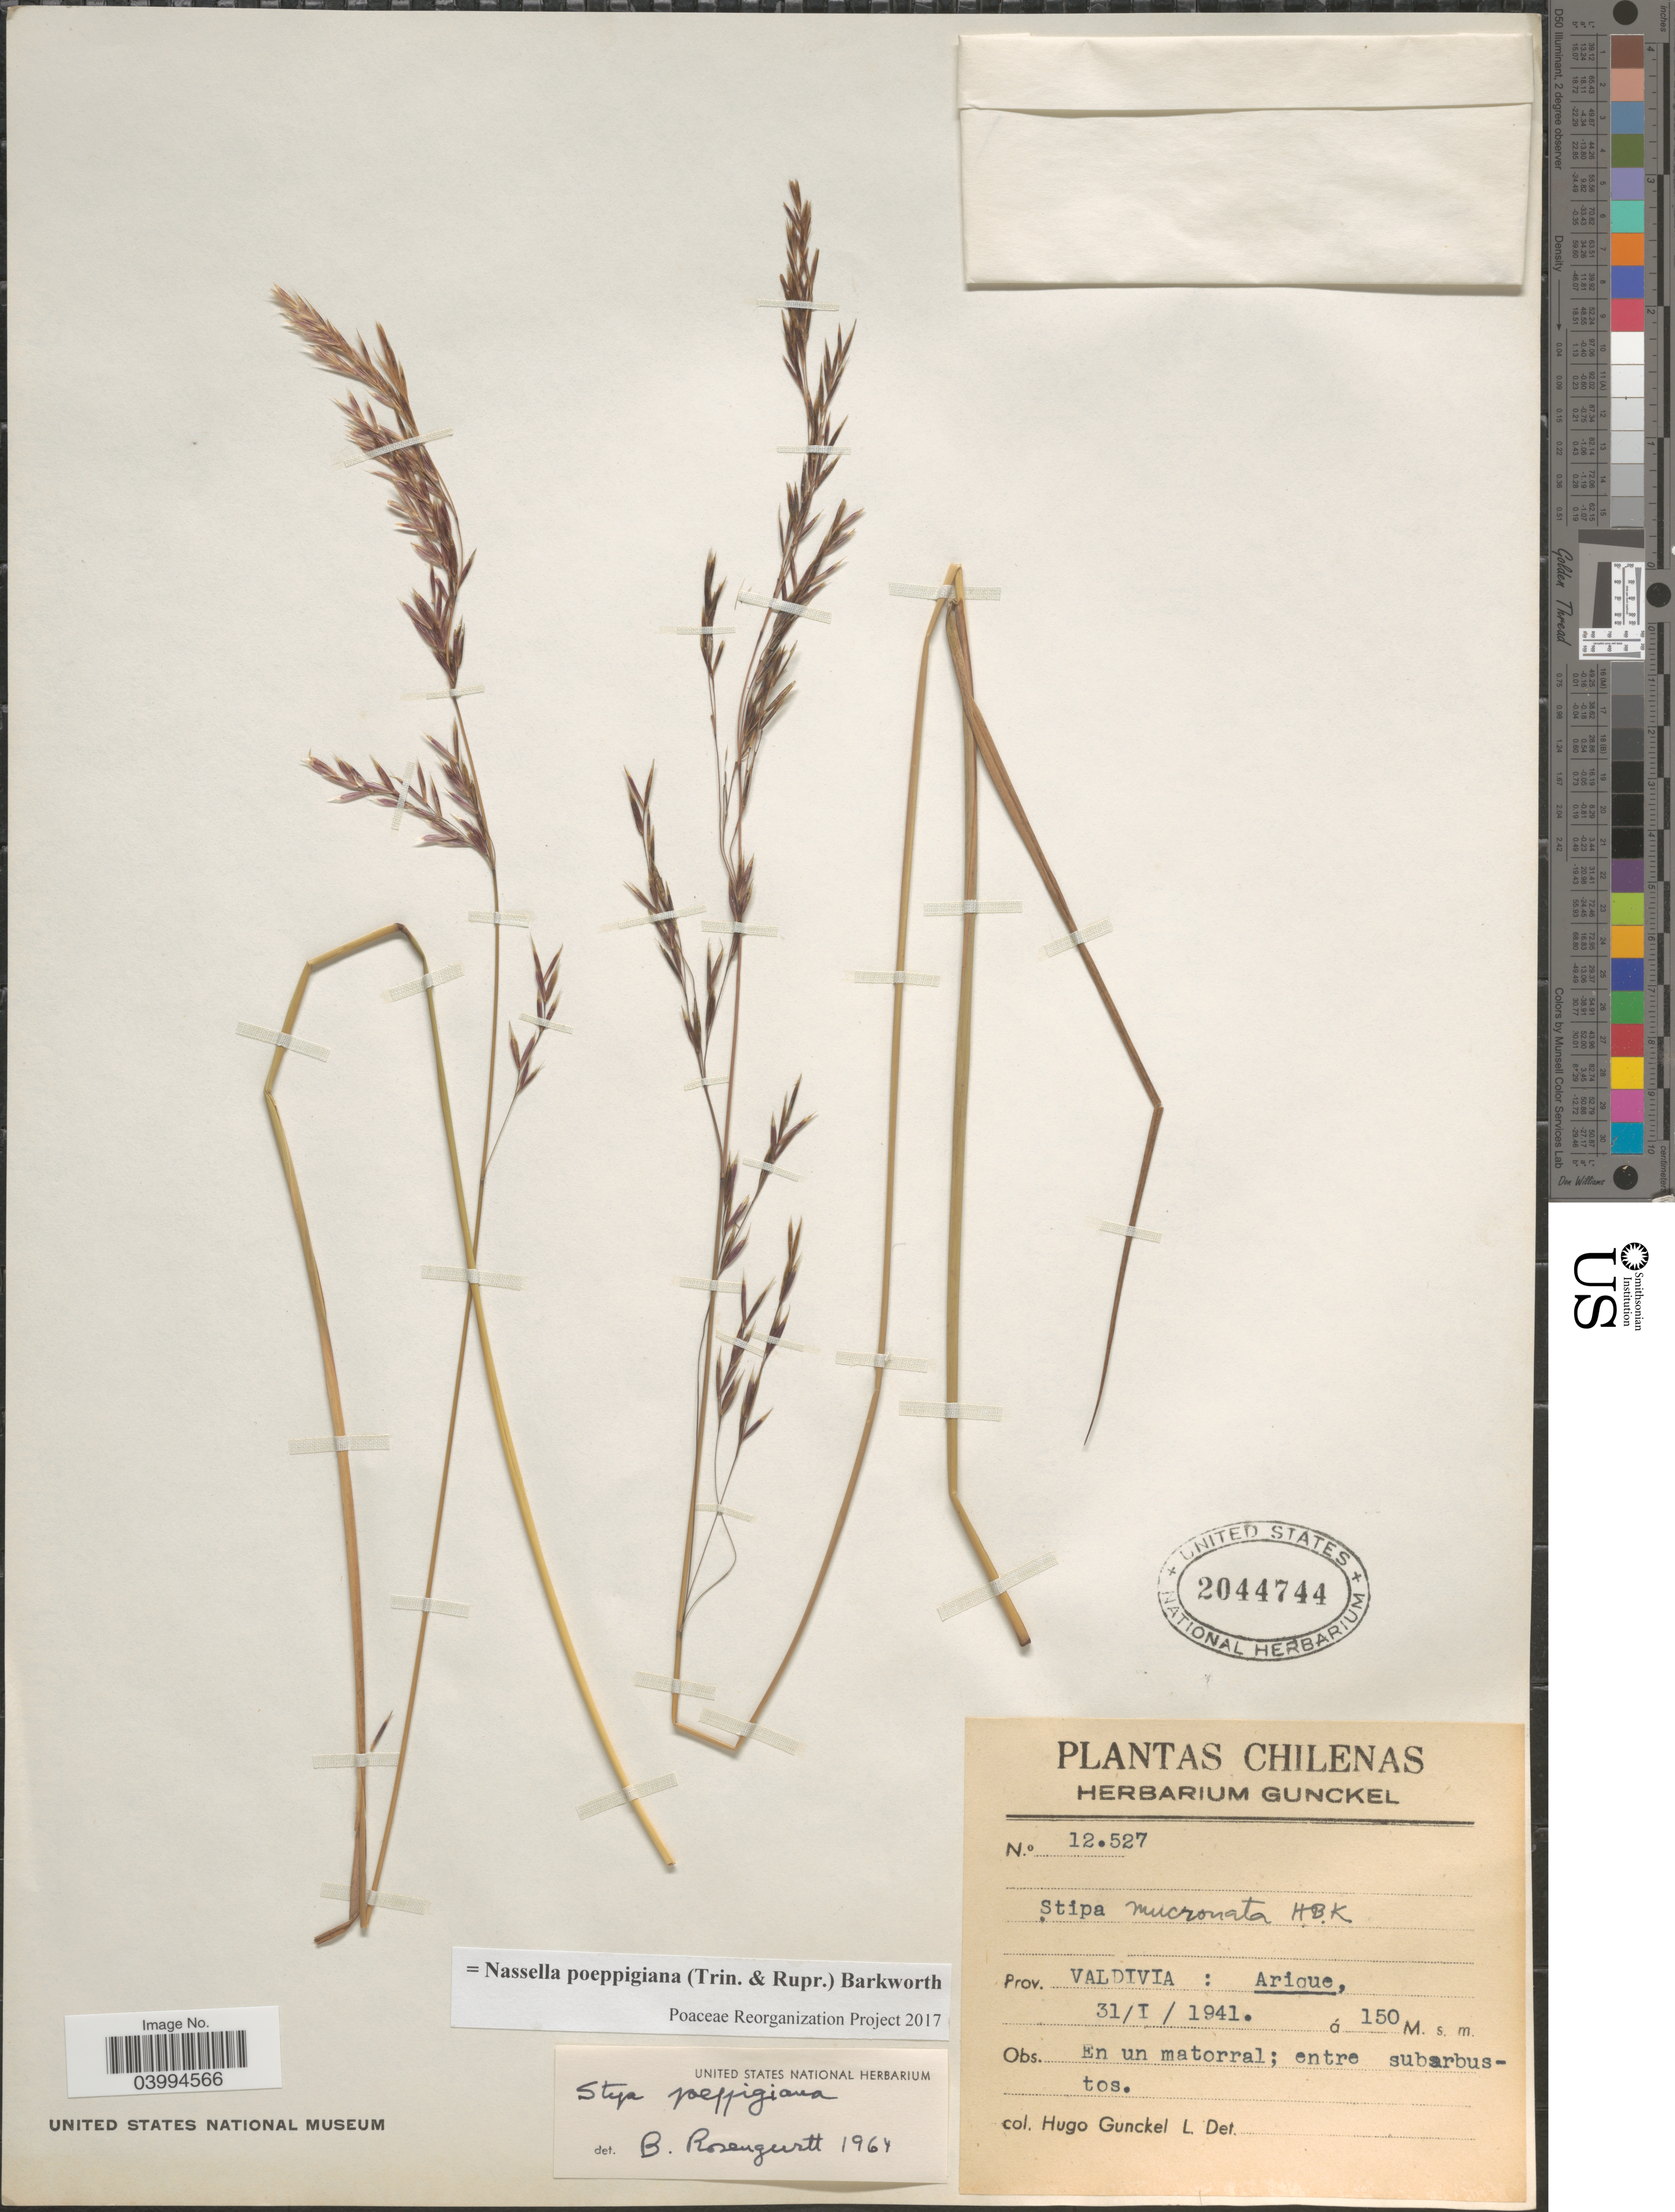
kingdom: Plantae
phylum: Tracheophyta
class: Liliopsida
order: Poales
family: Poaceae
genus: Nassella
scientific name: Nassella poeppigiana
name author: (Trin. & Rupr.) Barkworth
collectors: H. Gunckel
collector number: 12527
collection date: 1941-01-31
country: Chile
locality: Prov. Valdivia: Arique.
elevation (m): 150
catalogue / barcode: US 2044744